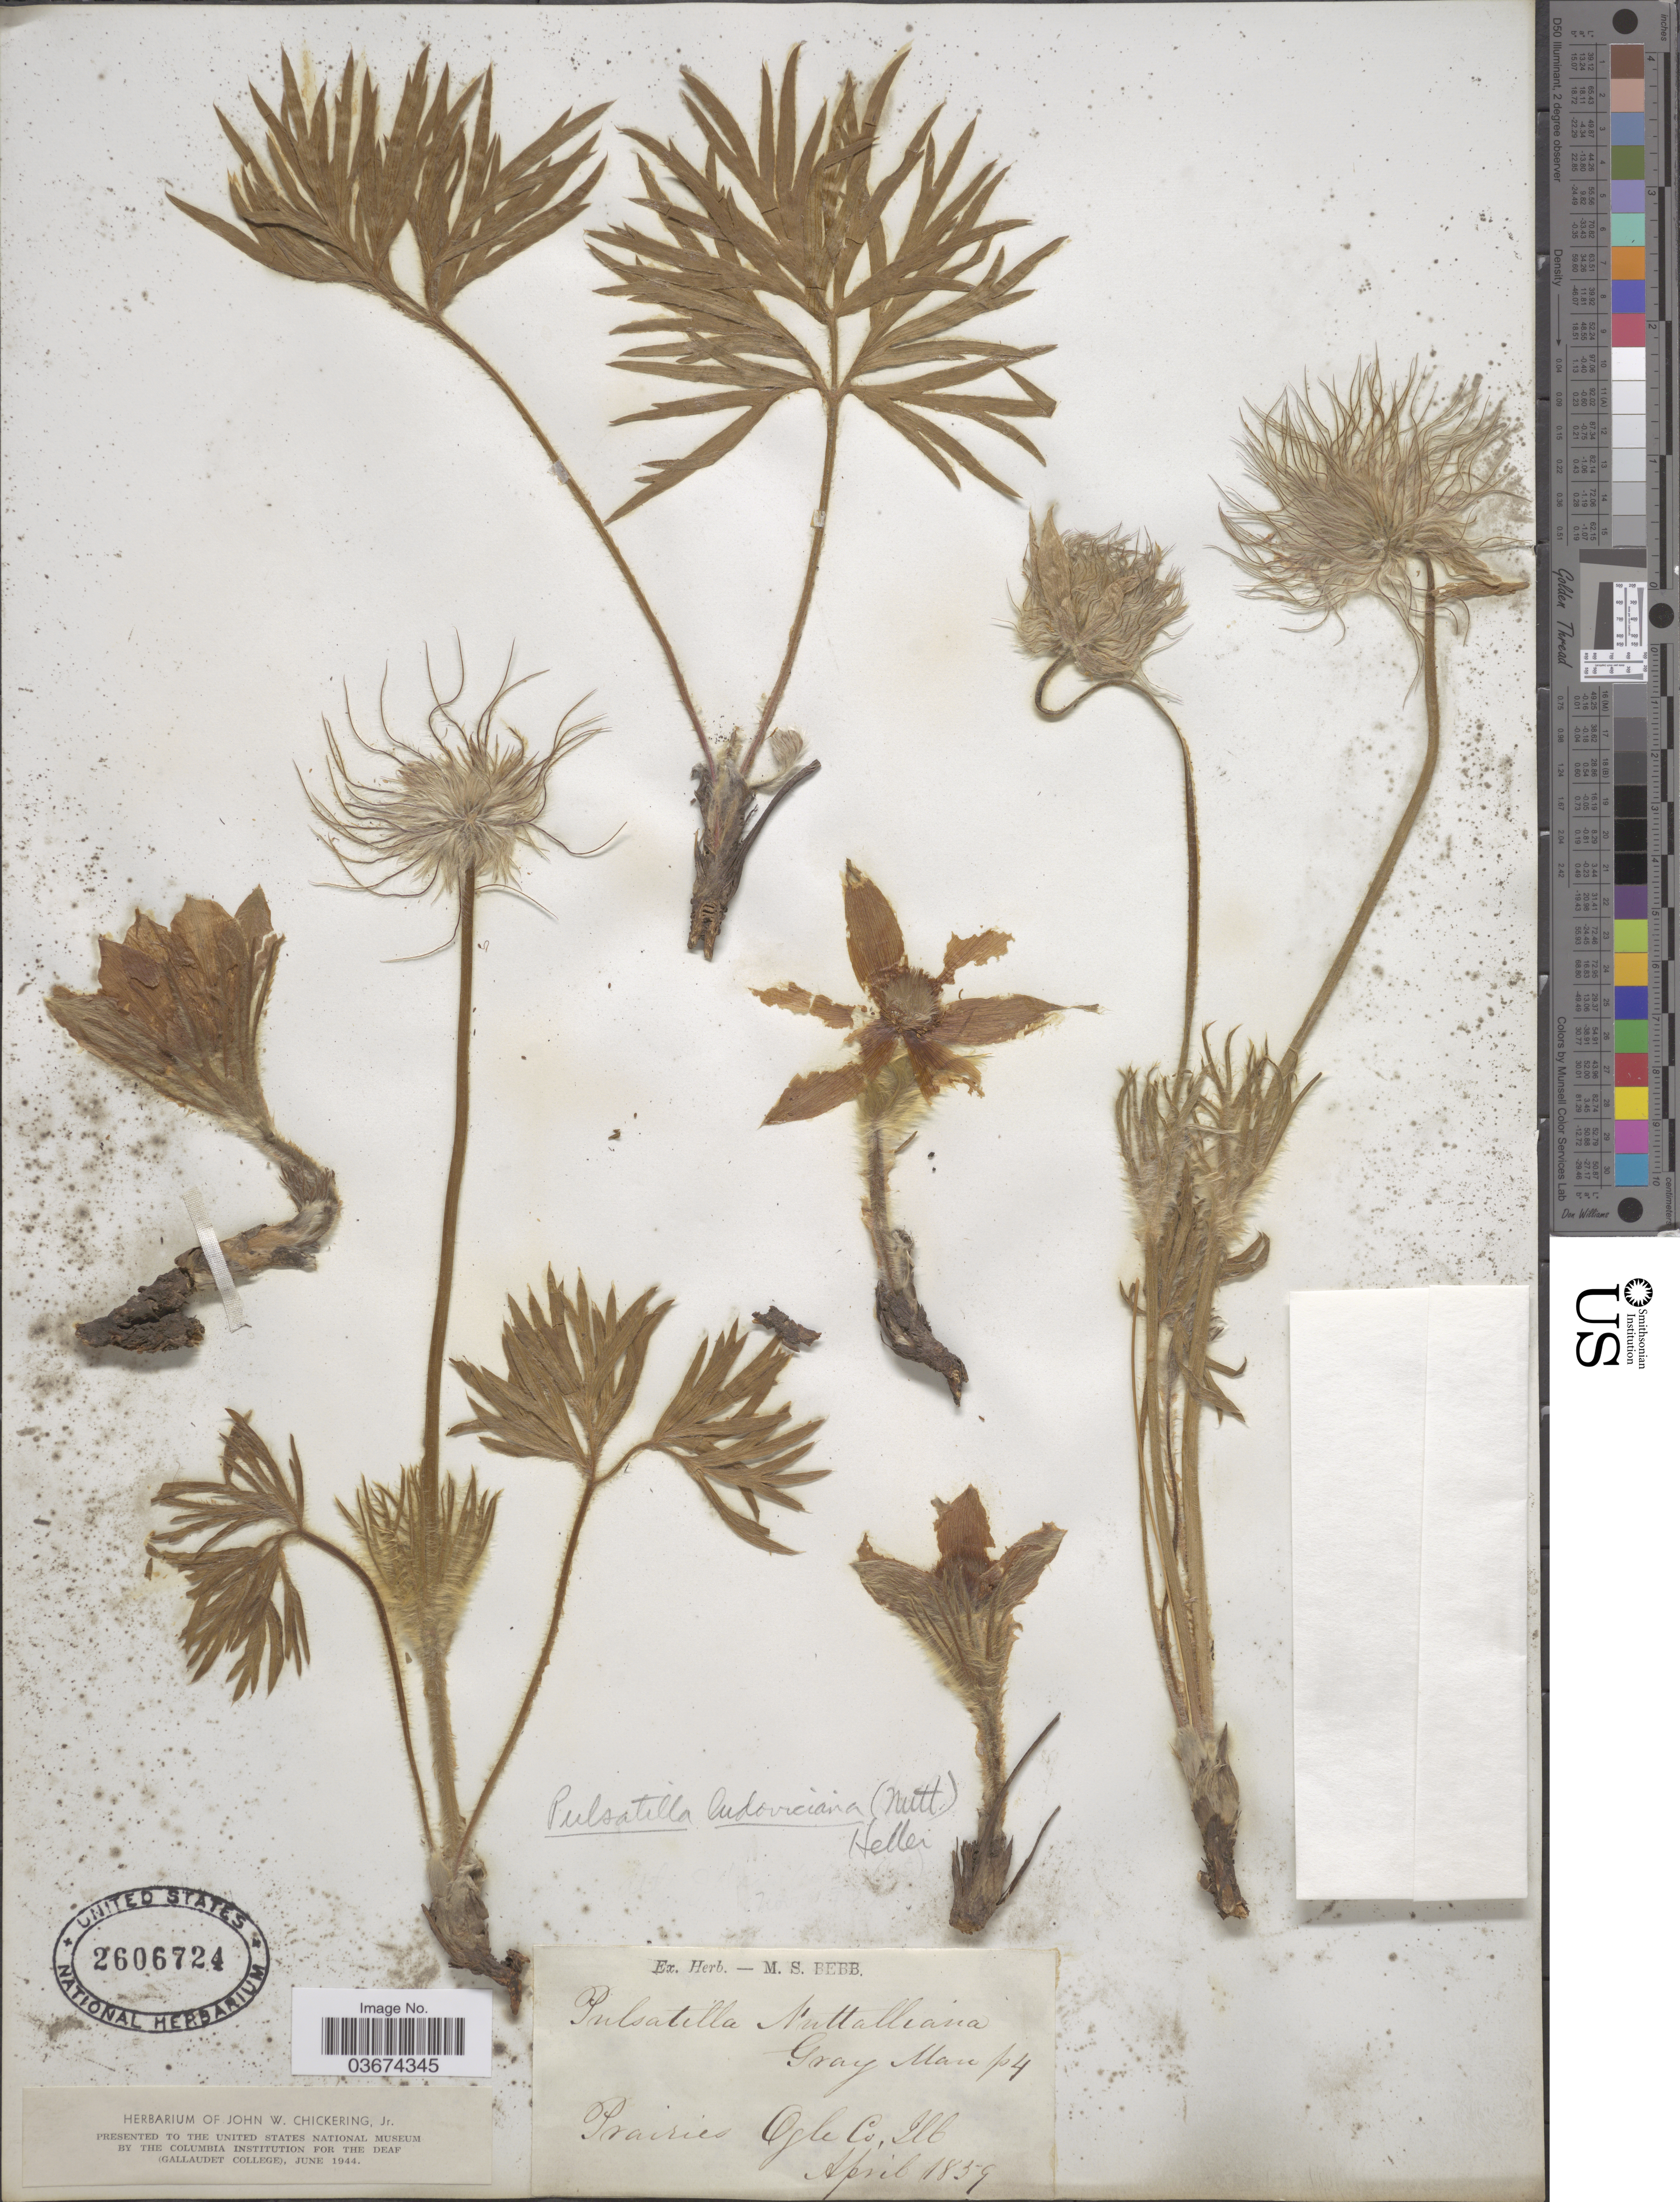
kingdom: Plantae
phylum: Tracheophyta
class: Magnoliopsida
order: Ranunculales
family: Ranunculaceae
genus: Pulsatilla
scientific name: Pulsatilla nuttalliana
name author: (DC.) Bercht. & J. Presl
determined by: Strong, Mark T., (BOT), Smithsonian Institution - National Museum of Natural History (UNITED STATES)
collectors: ex Herb. M. S. Bebb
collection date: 1859-04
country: United States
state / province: Illinois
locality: Prairie Ogle Co.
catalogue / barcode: US 2606724